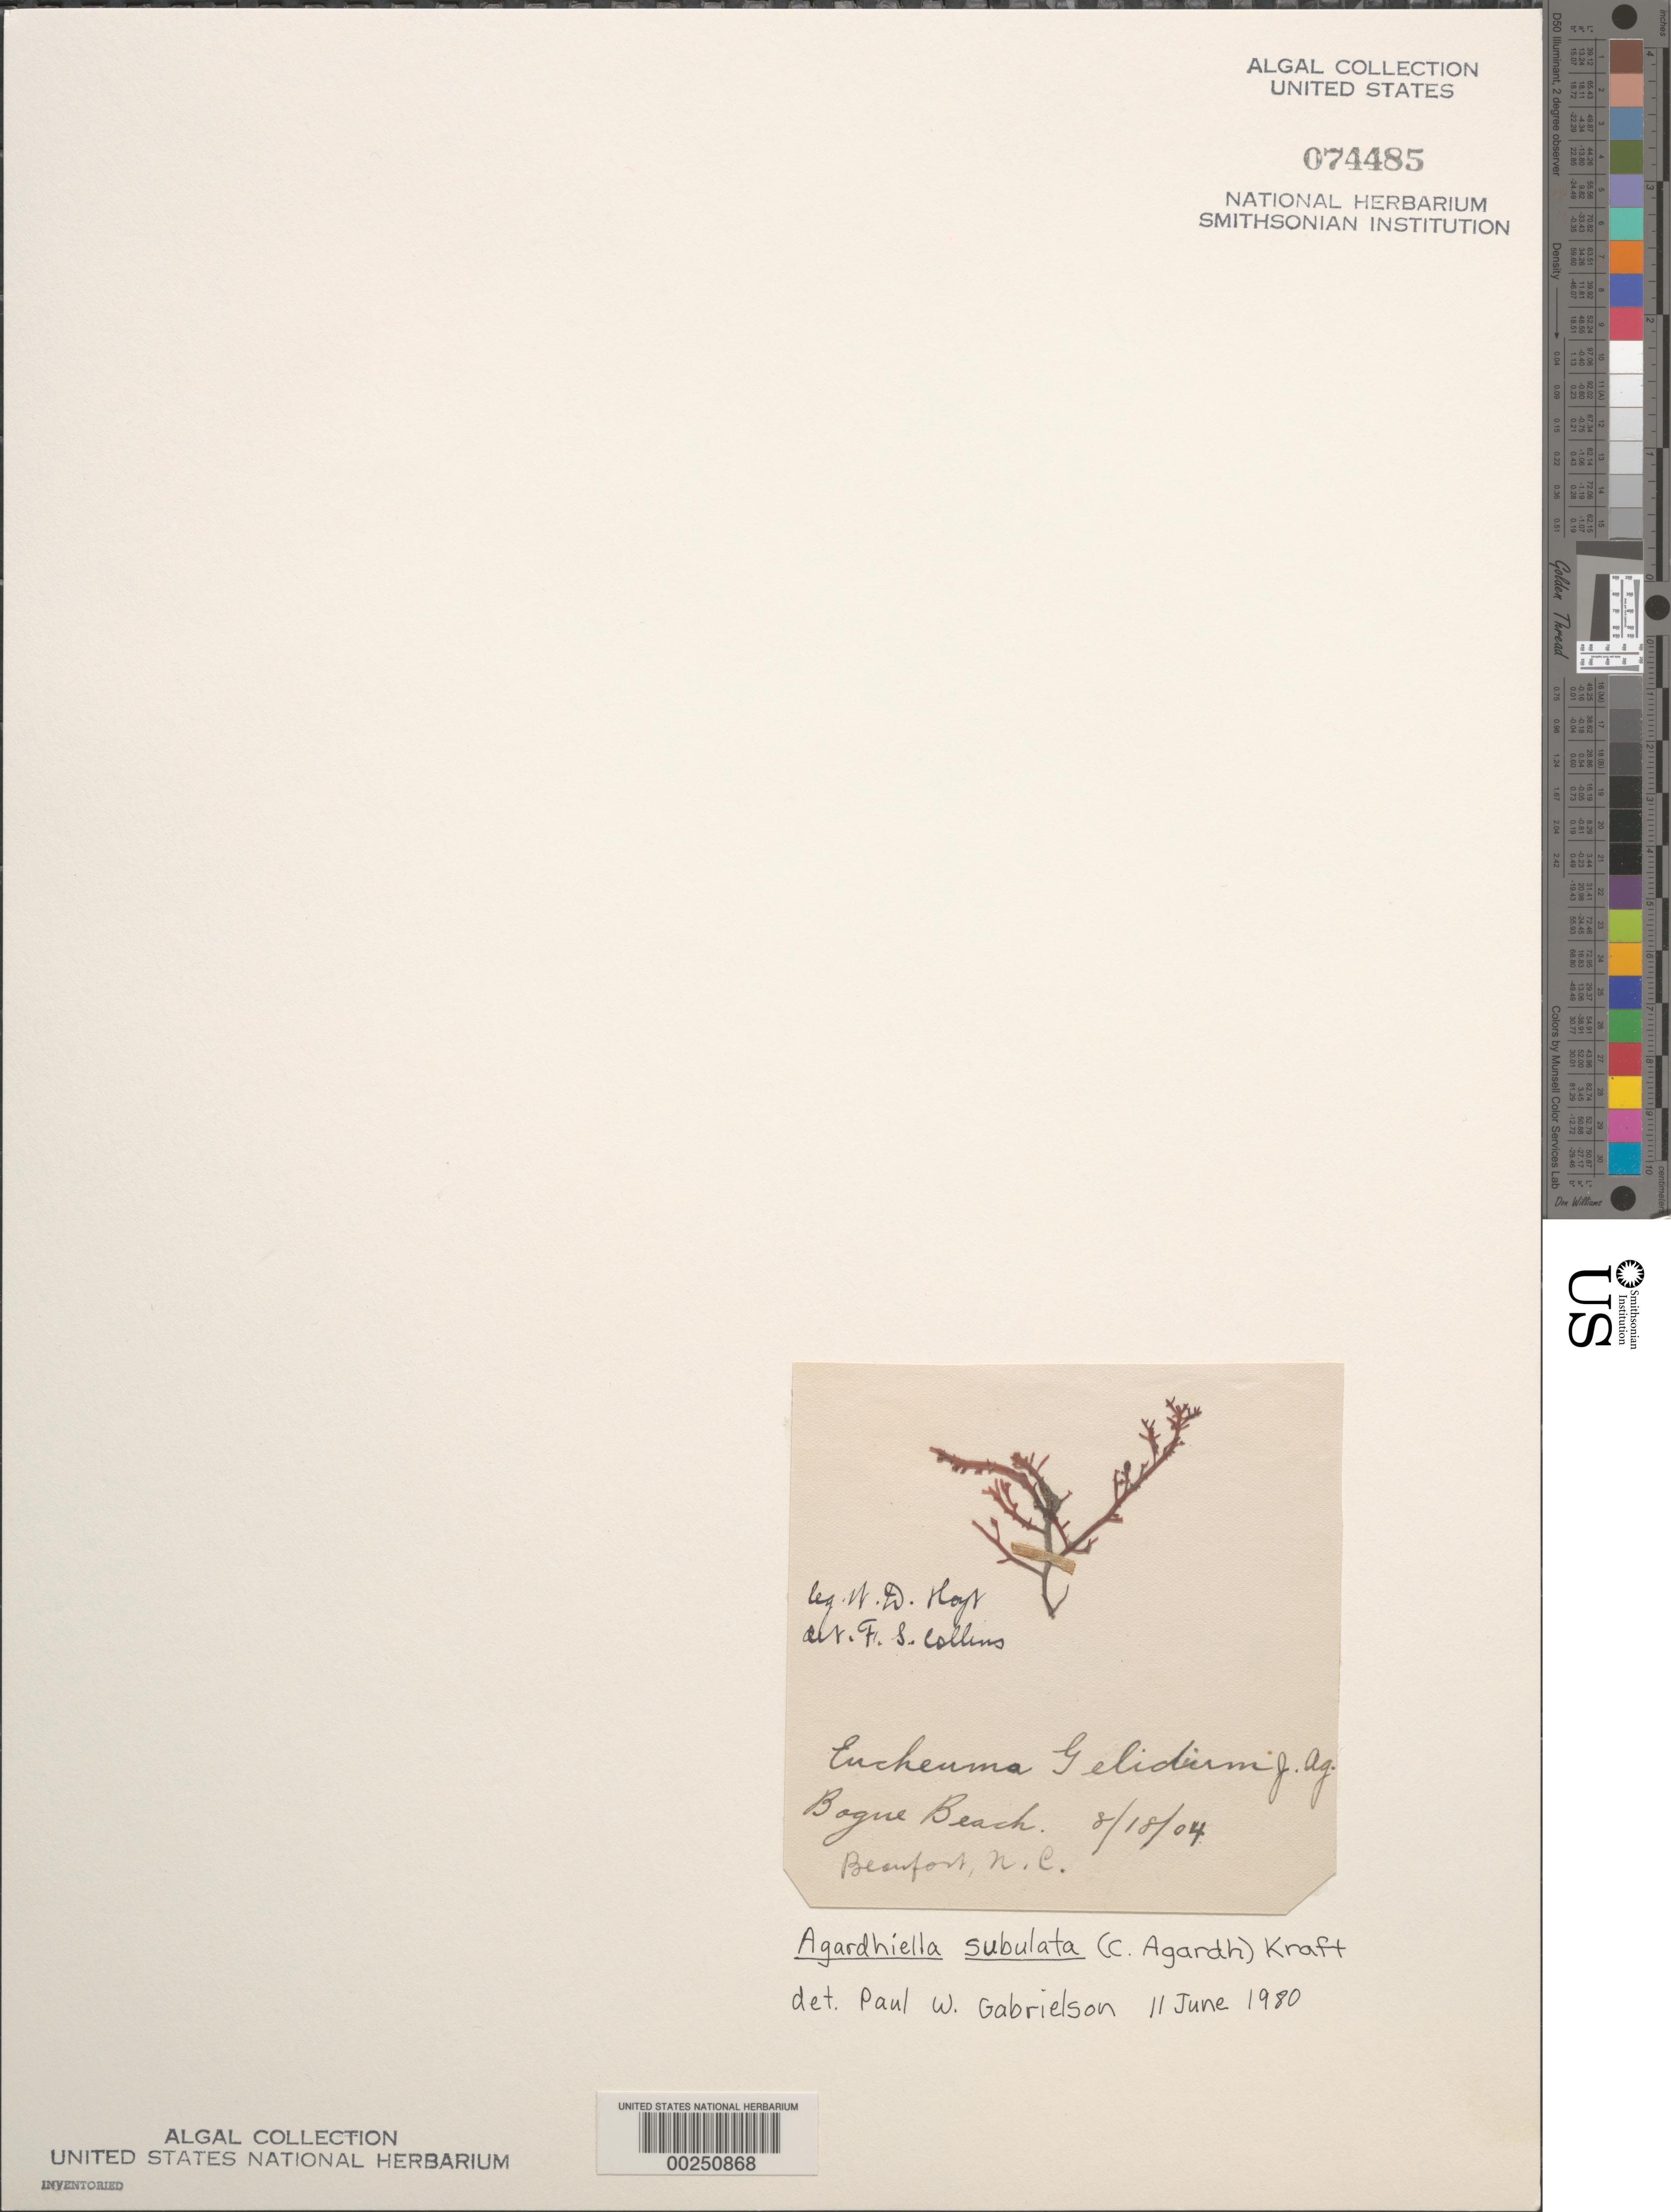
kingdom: Plantae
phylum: Rhodophyta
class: Florideophyceae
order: Gigartinales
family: Solieriaceae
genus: Agardhiella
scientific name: Agardhiella subulata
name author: (C. Agardh) G.T.Kraft & M.J. Wynne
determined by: Gabrielson, P. W.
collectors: W. D. Hoyt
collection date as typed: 18 Aug 1904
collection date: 1904-08-18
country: United States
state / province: North Carolina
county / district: Carteret County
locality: Beaufort, Bogue Beach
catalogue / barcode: US 74485